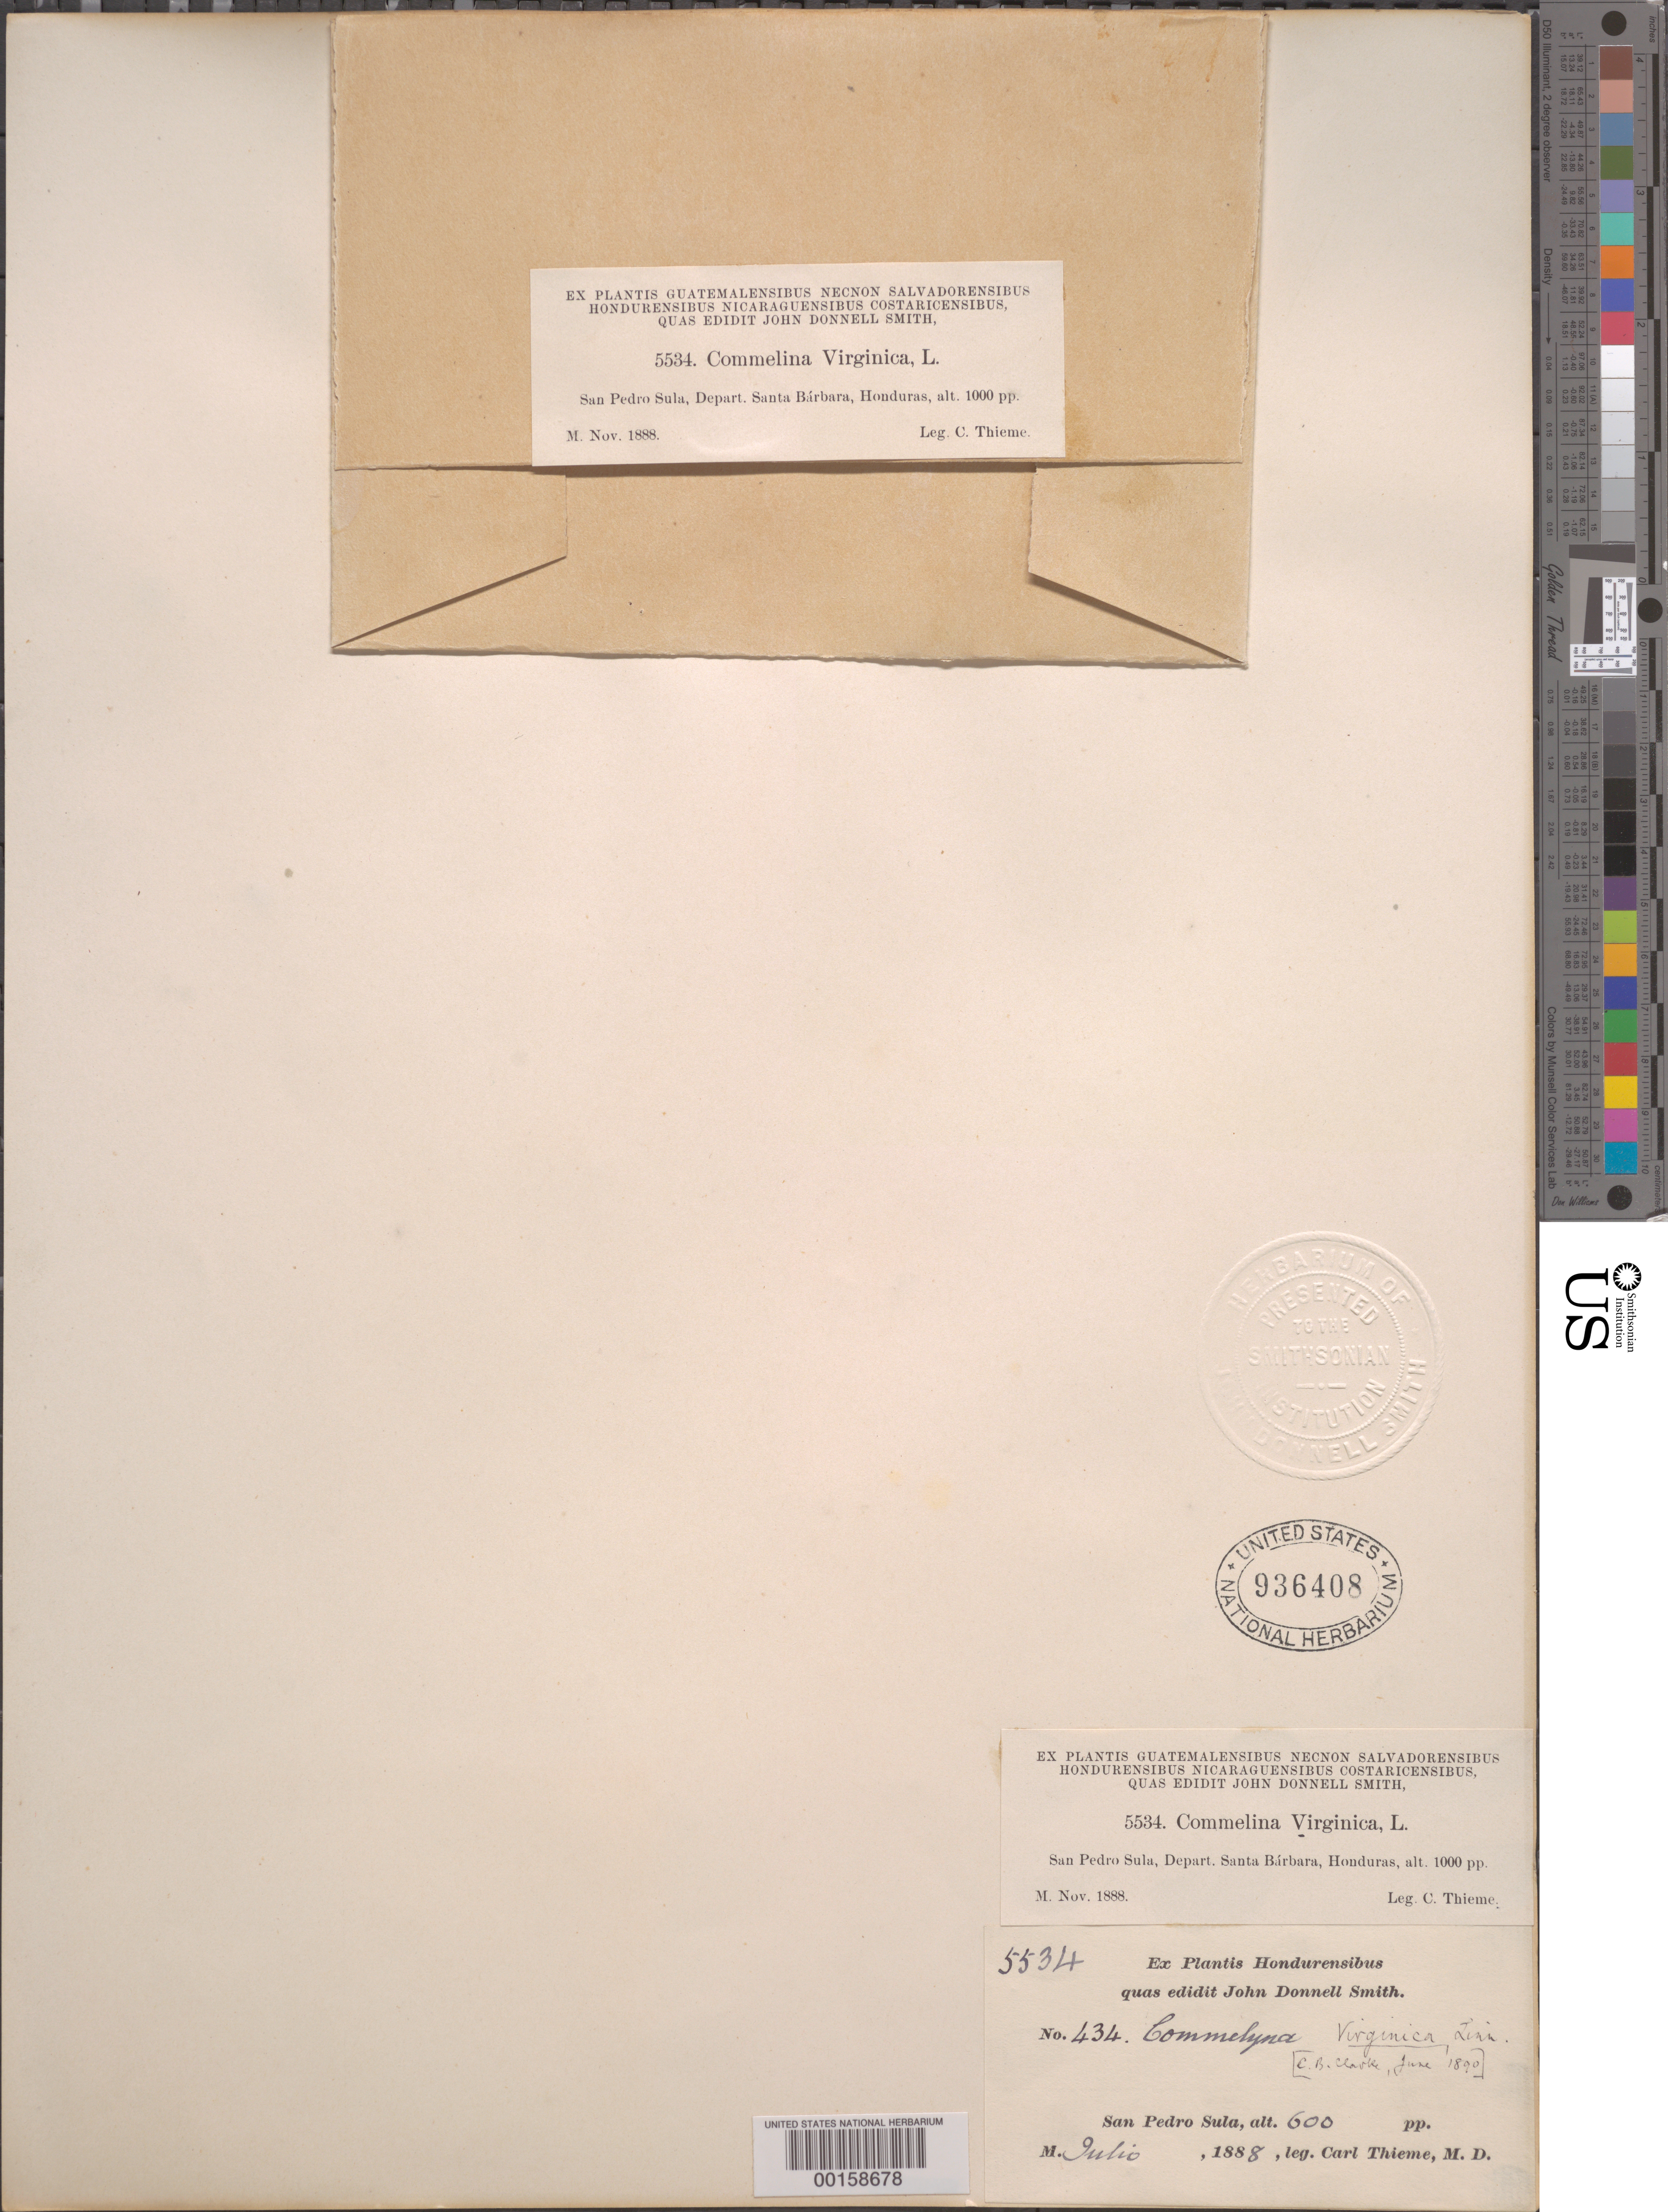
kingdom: Plantae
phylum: Tracheophyta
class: Liliopsida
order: Commelinales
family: Commelinaceae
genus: Commelina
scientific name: Commelina erecta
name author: L.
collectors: C. Thieme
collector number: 5534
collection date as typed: Jul 1888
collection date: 1888-07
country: Honduras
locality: San Pedro Sula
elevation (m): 183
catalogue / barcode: US 936408